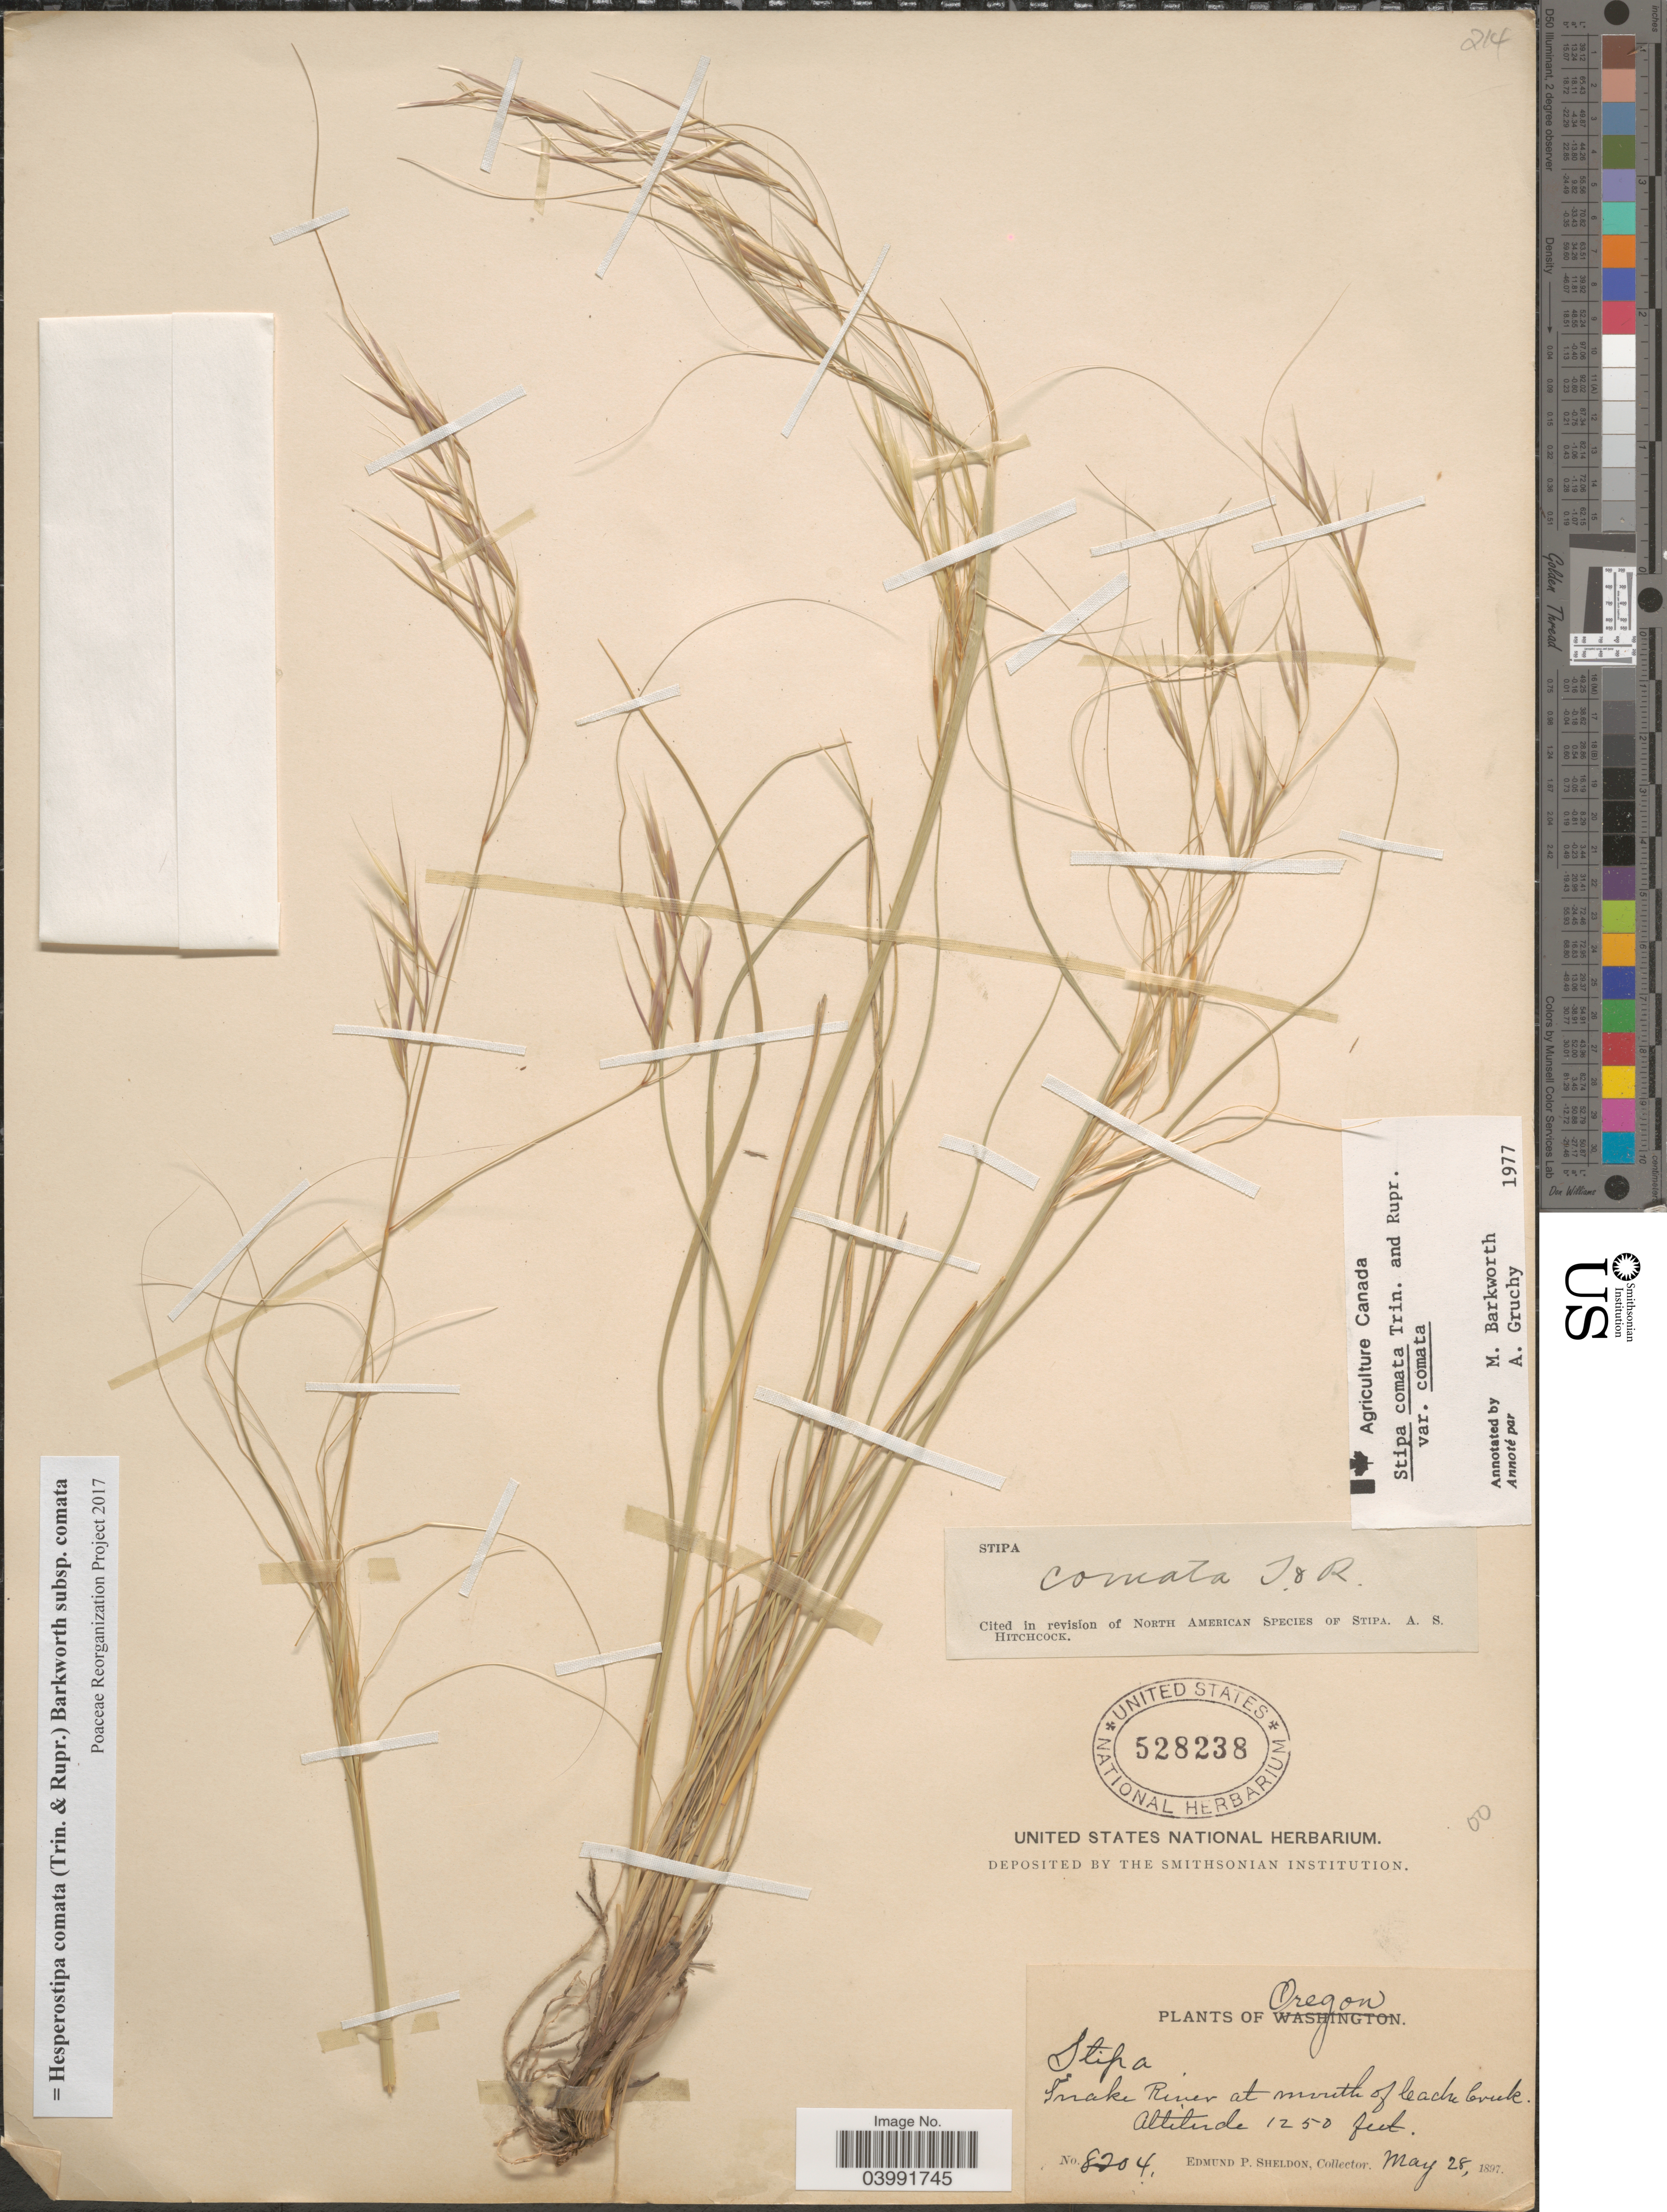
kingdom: Plantae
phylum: Tracheophyta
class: Liliopsida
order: Poales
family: Poaceae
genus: Hesperostipa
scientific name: Hesperostipa comata subsp. comata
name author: (Trin. & Rupr.) Barkworth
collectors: E. P. Sheldon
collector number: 8204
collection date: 1897-05-28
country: United States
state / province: Oregon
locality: Snake River at mouth of Cache Creek.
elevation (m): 381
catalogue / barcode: US 528238